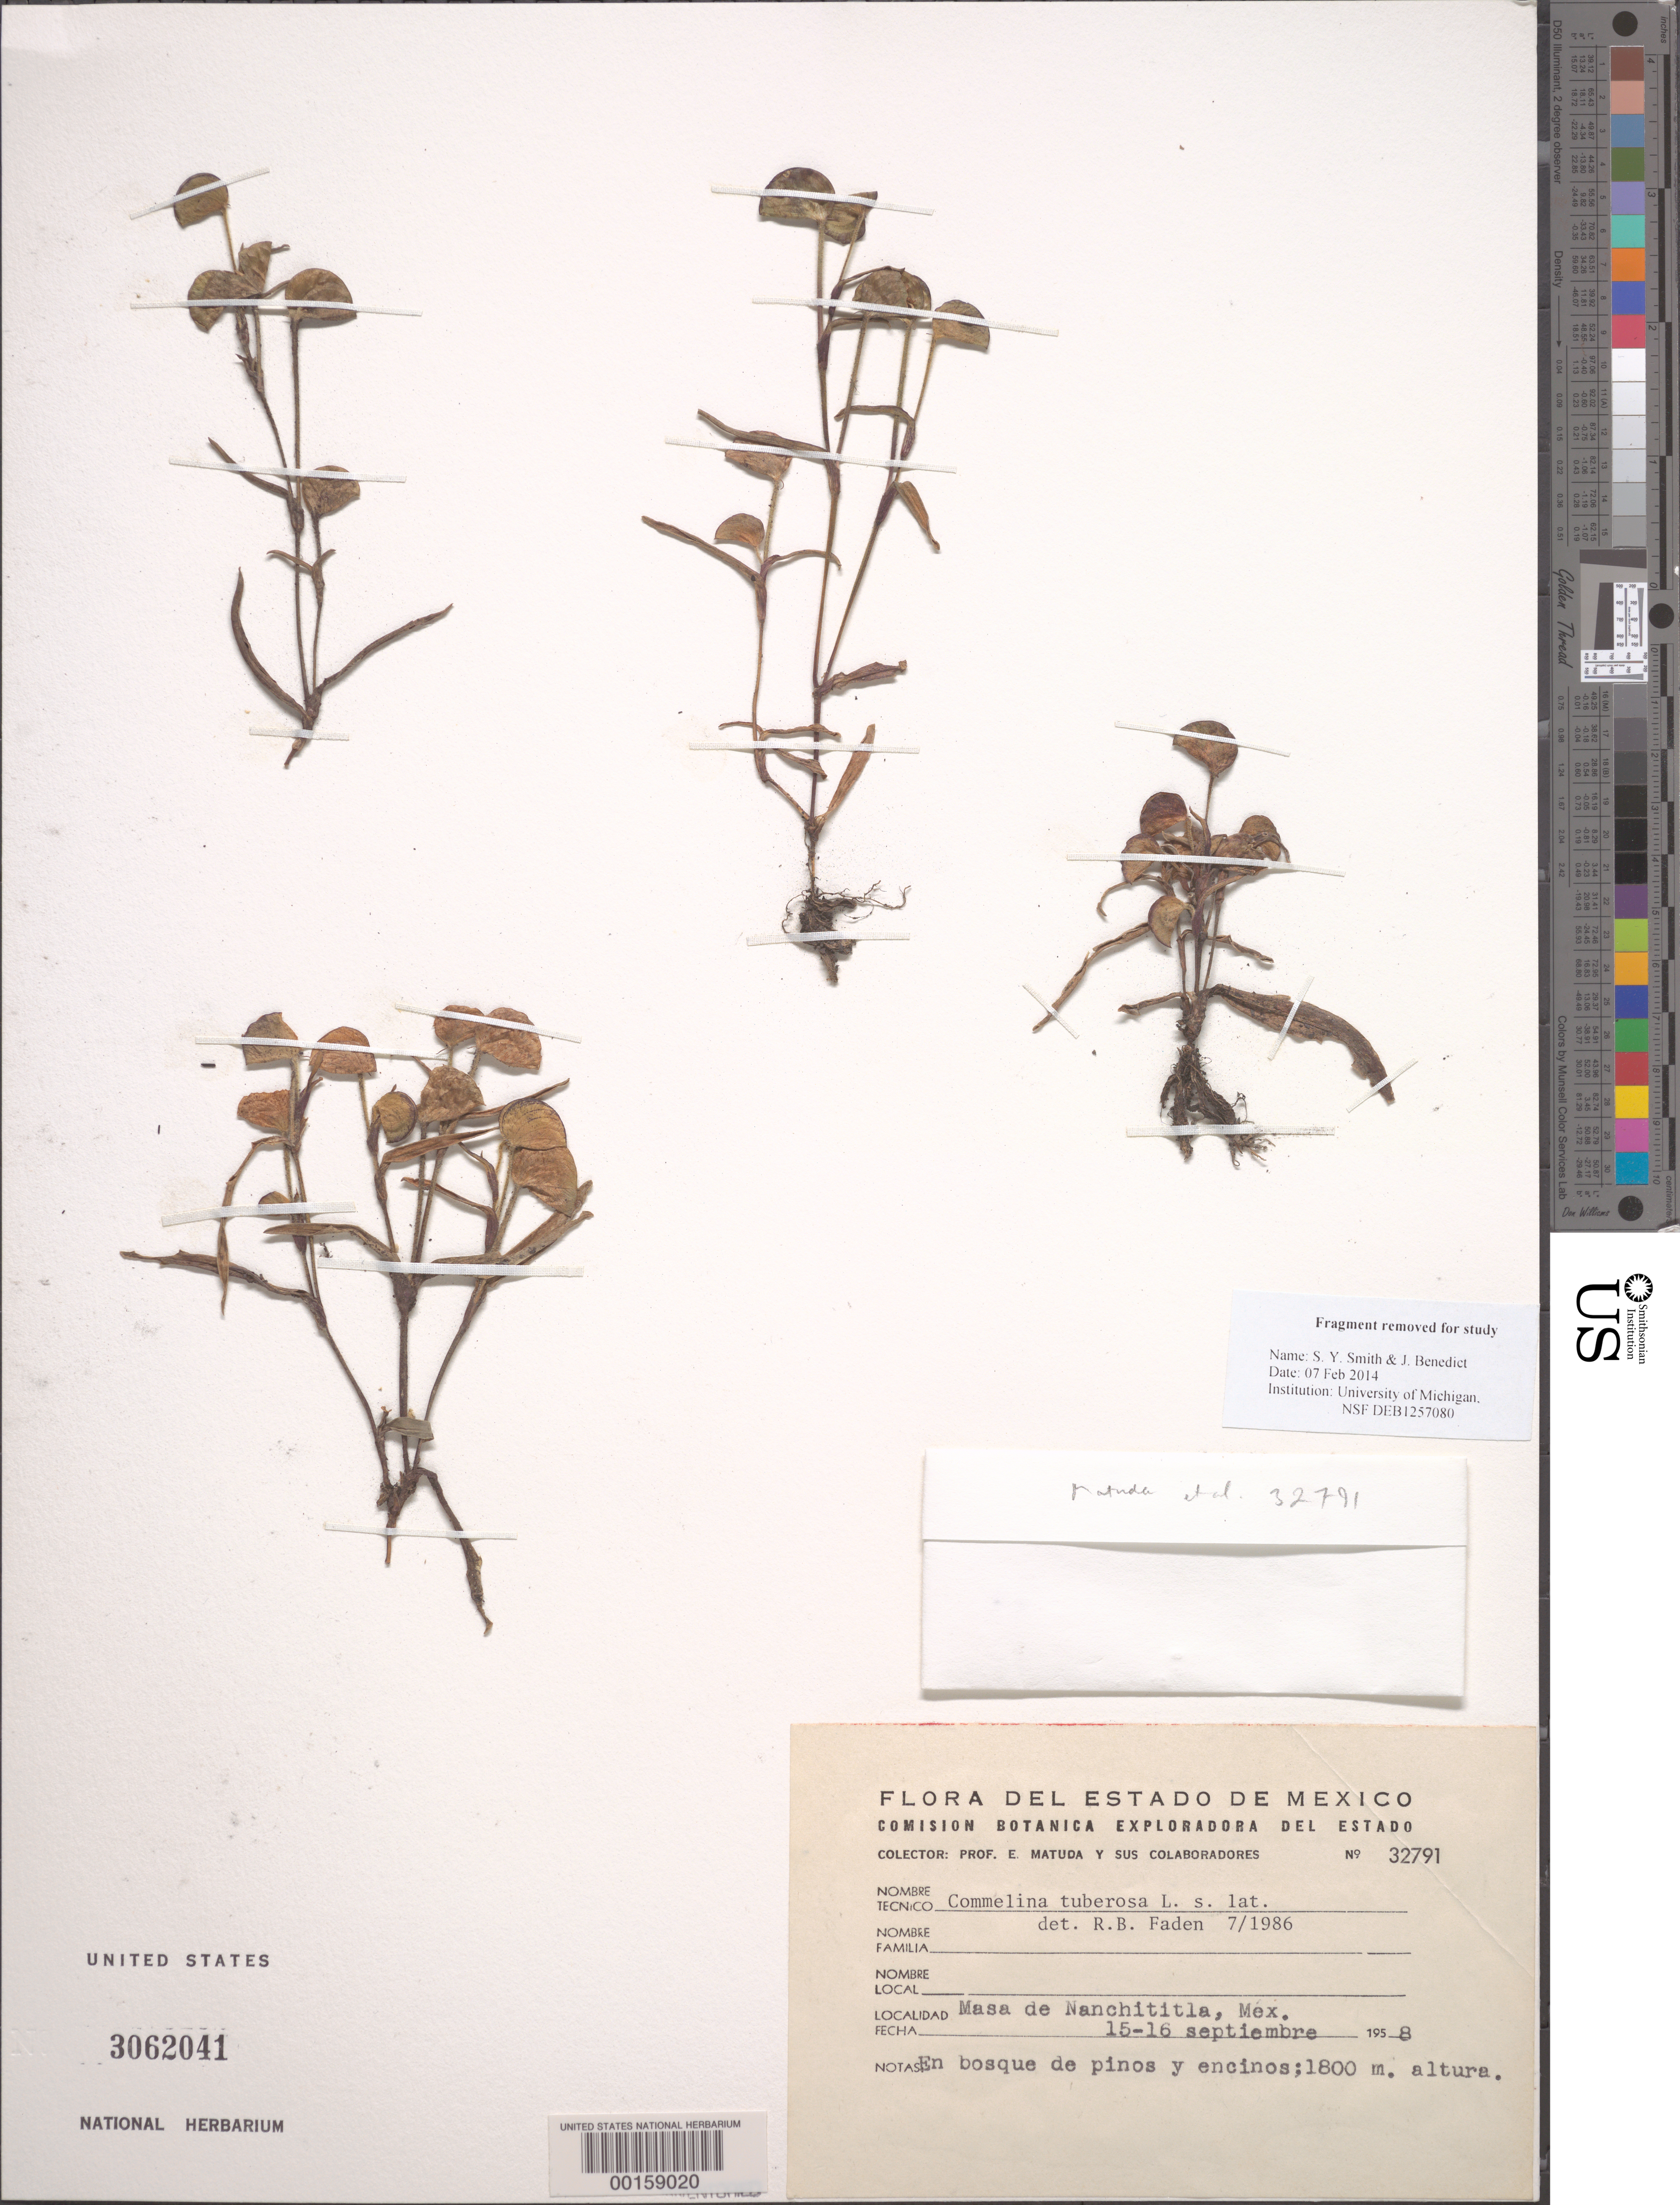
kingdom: Plantae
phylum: Tracheophyta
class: Liliopsida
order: Commelinales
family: Commelinaceae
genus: Commelina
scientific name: Commelina tuberosa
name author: L.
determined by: Faden, Robert B., (US), Smithsonian Institution - National Museum of Natural History (UNITED STATES)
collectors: E. Matuda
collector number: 32791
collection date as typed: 15 Sep 1958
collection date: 1958-09-15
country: Mexico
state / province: México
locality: Masa de Nanchititla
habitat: Pine-oak forest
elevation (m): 1800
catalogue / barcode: US 3062041